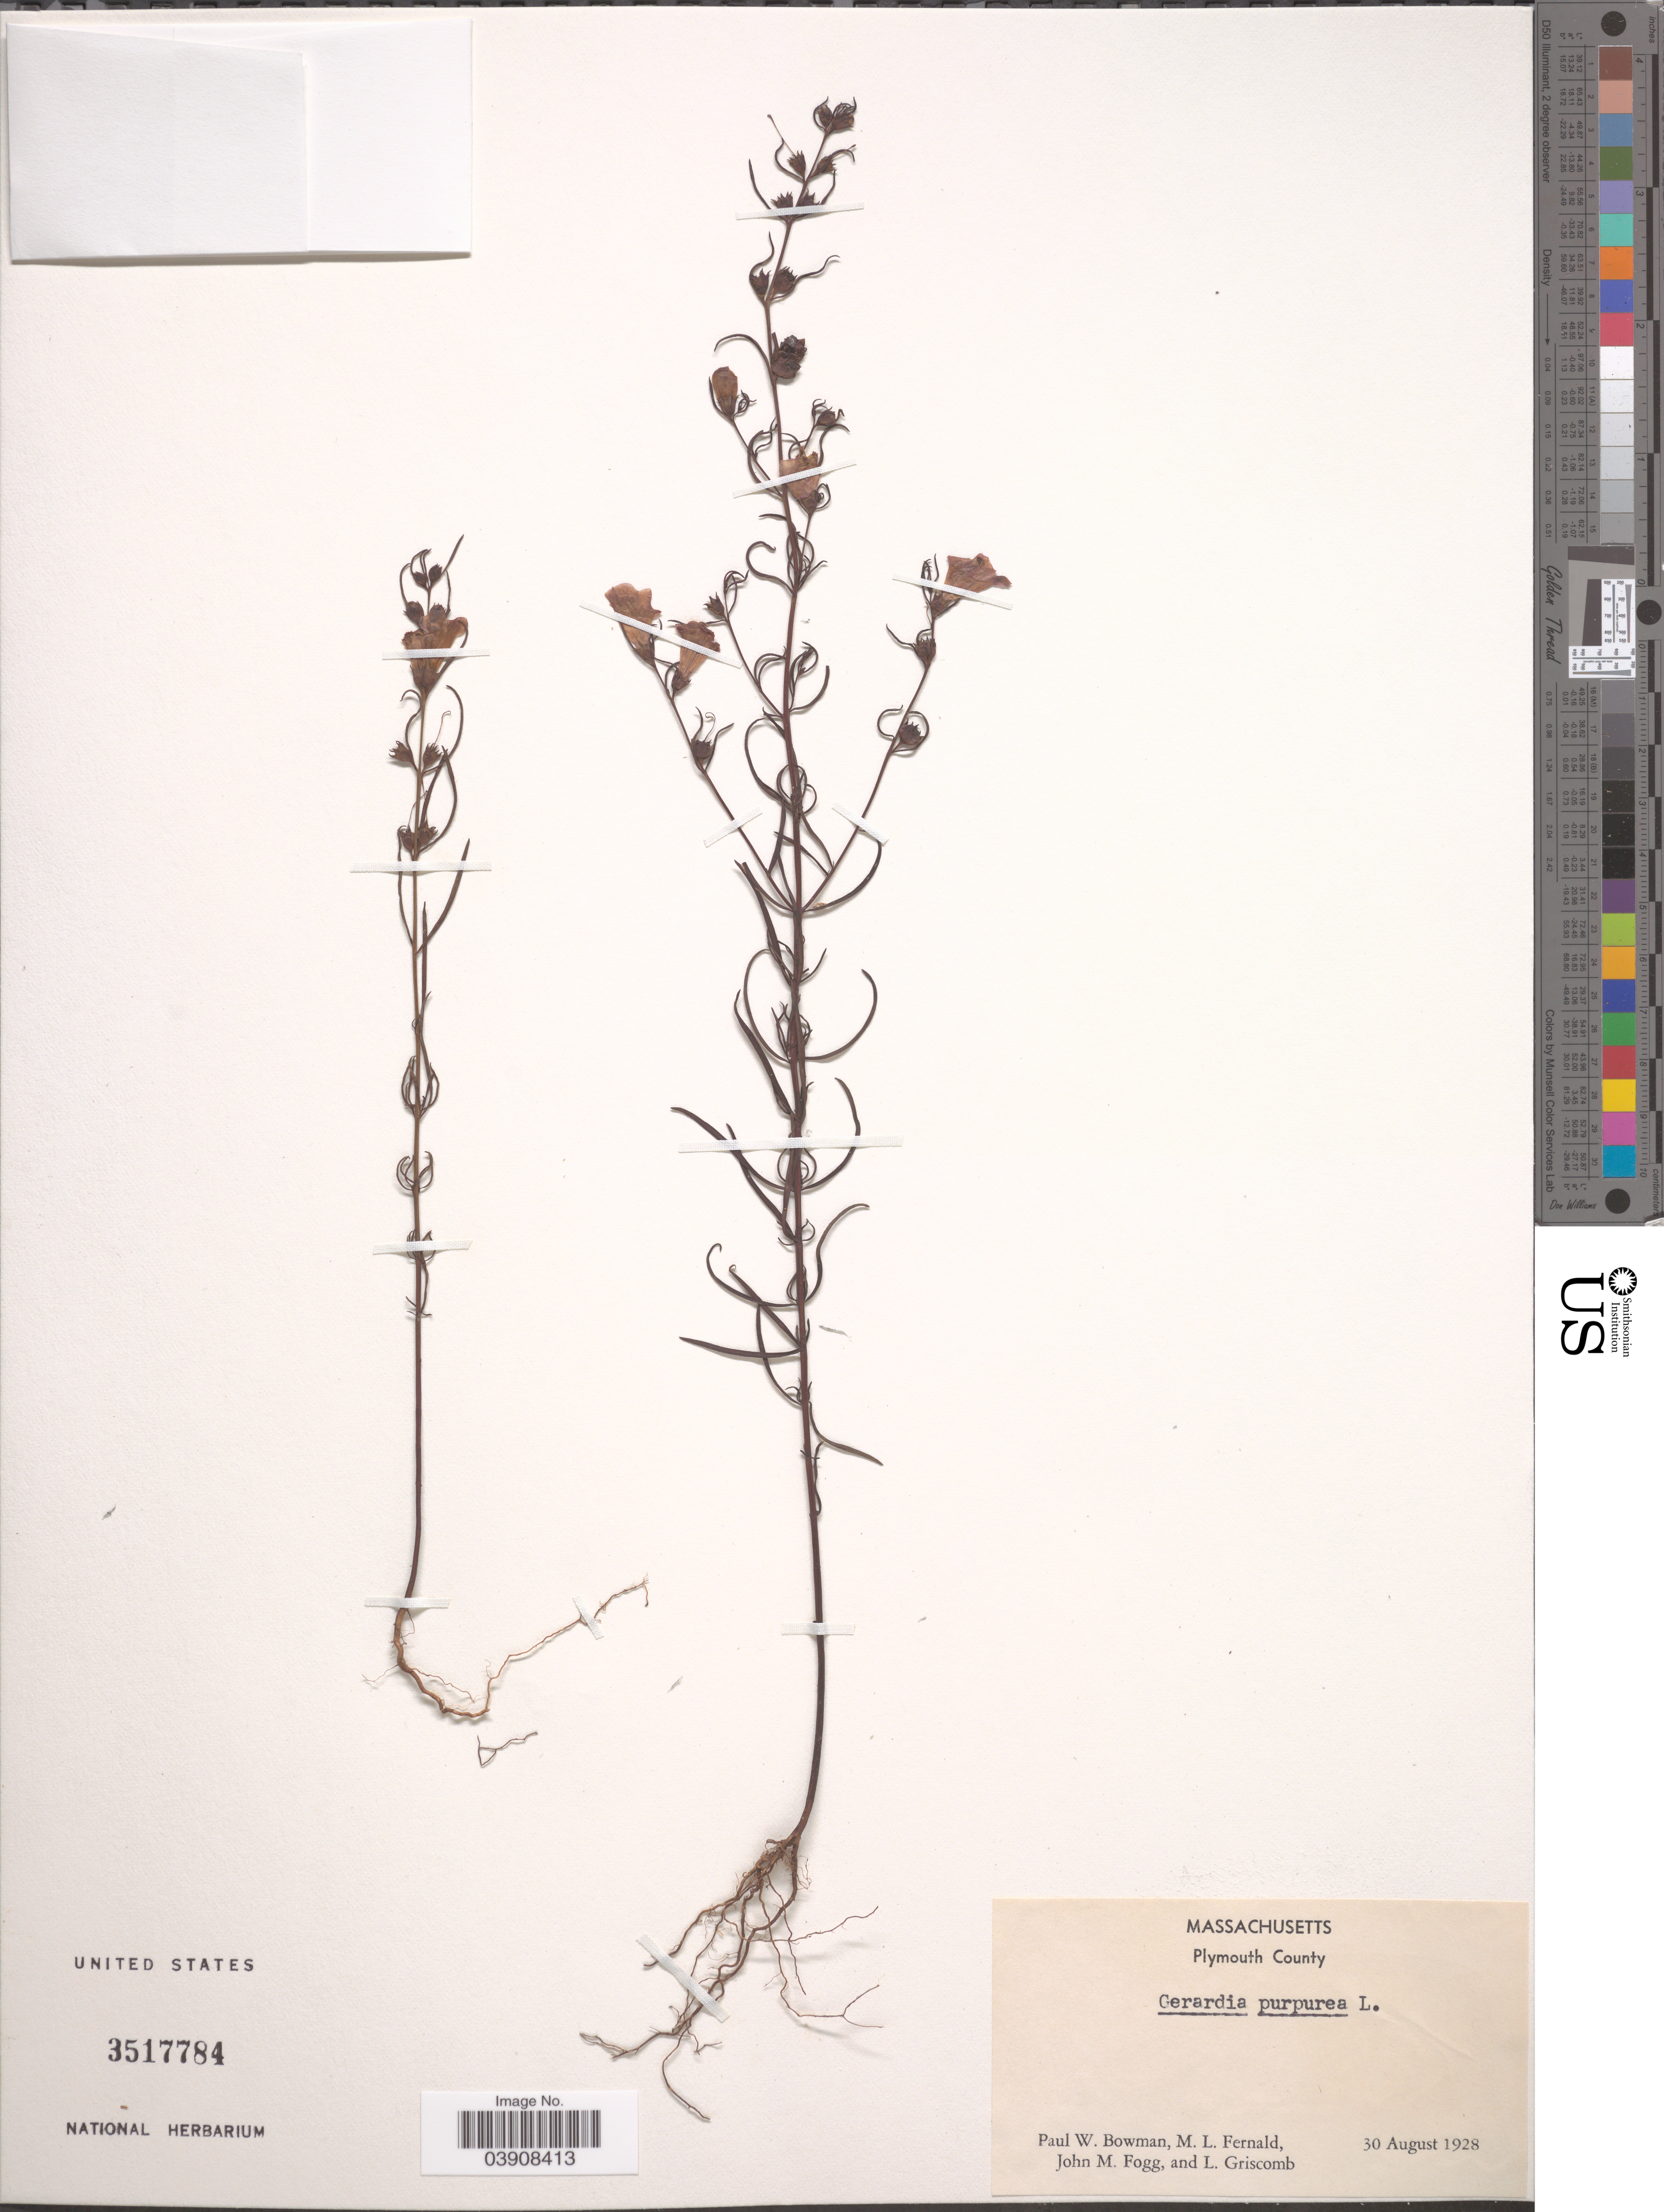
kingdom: Plantae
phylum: Tracheophyta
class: Magnoliopsida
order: Lamiales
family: Orobanchaceae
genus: Agalinis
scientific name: Agalinis purpurea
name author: (L.) Pennell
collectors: P. Bowman, M. L. Fernald, J. Fogg & L. Griscomb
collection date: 1928-08-30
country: United States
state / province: Massachusetts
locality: Plymouth County.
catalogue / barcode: US 3517784